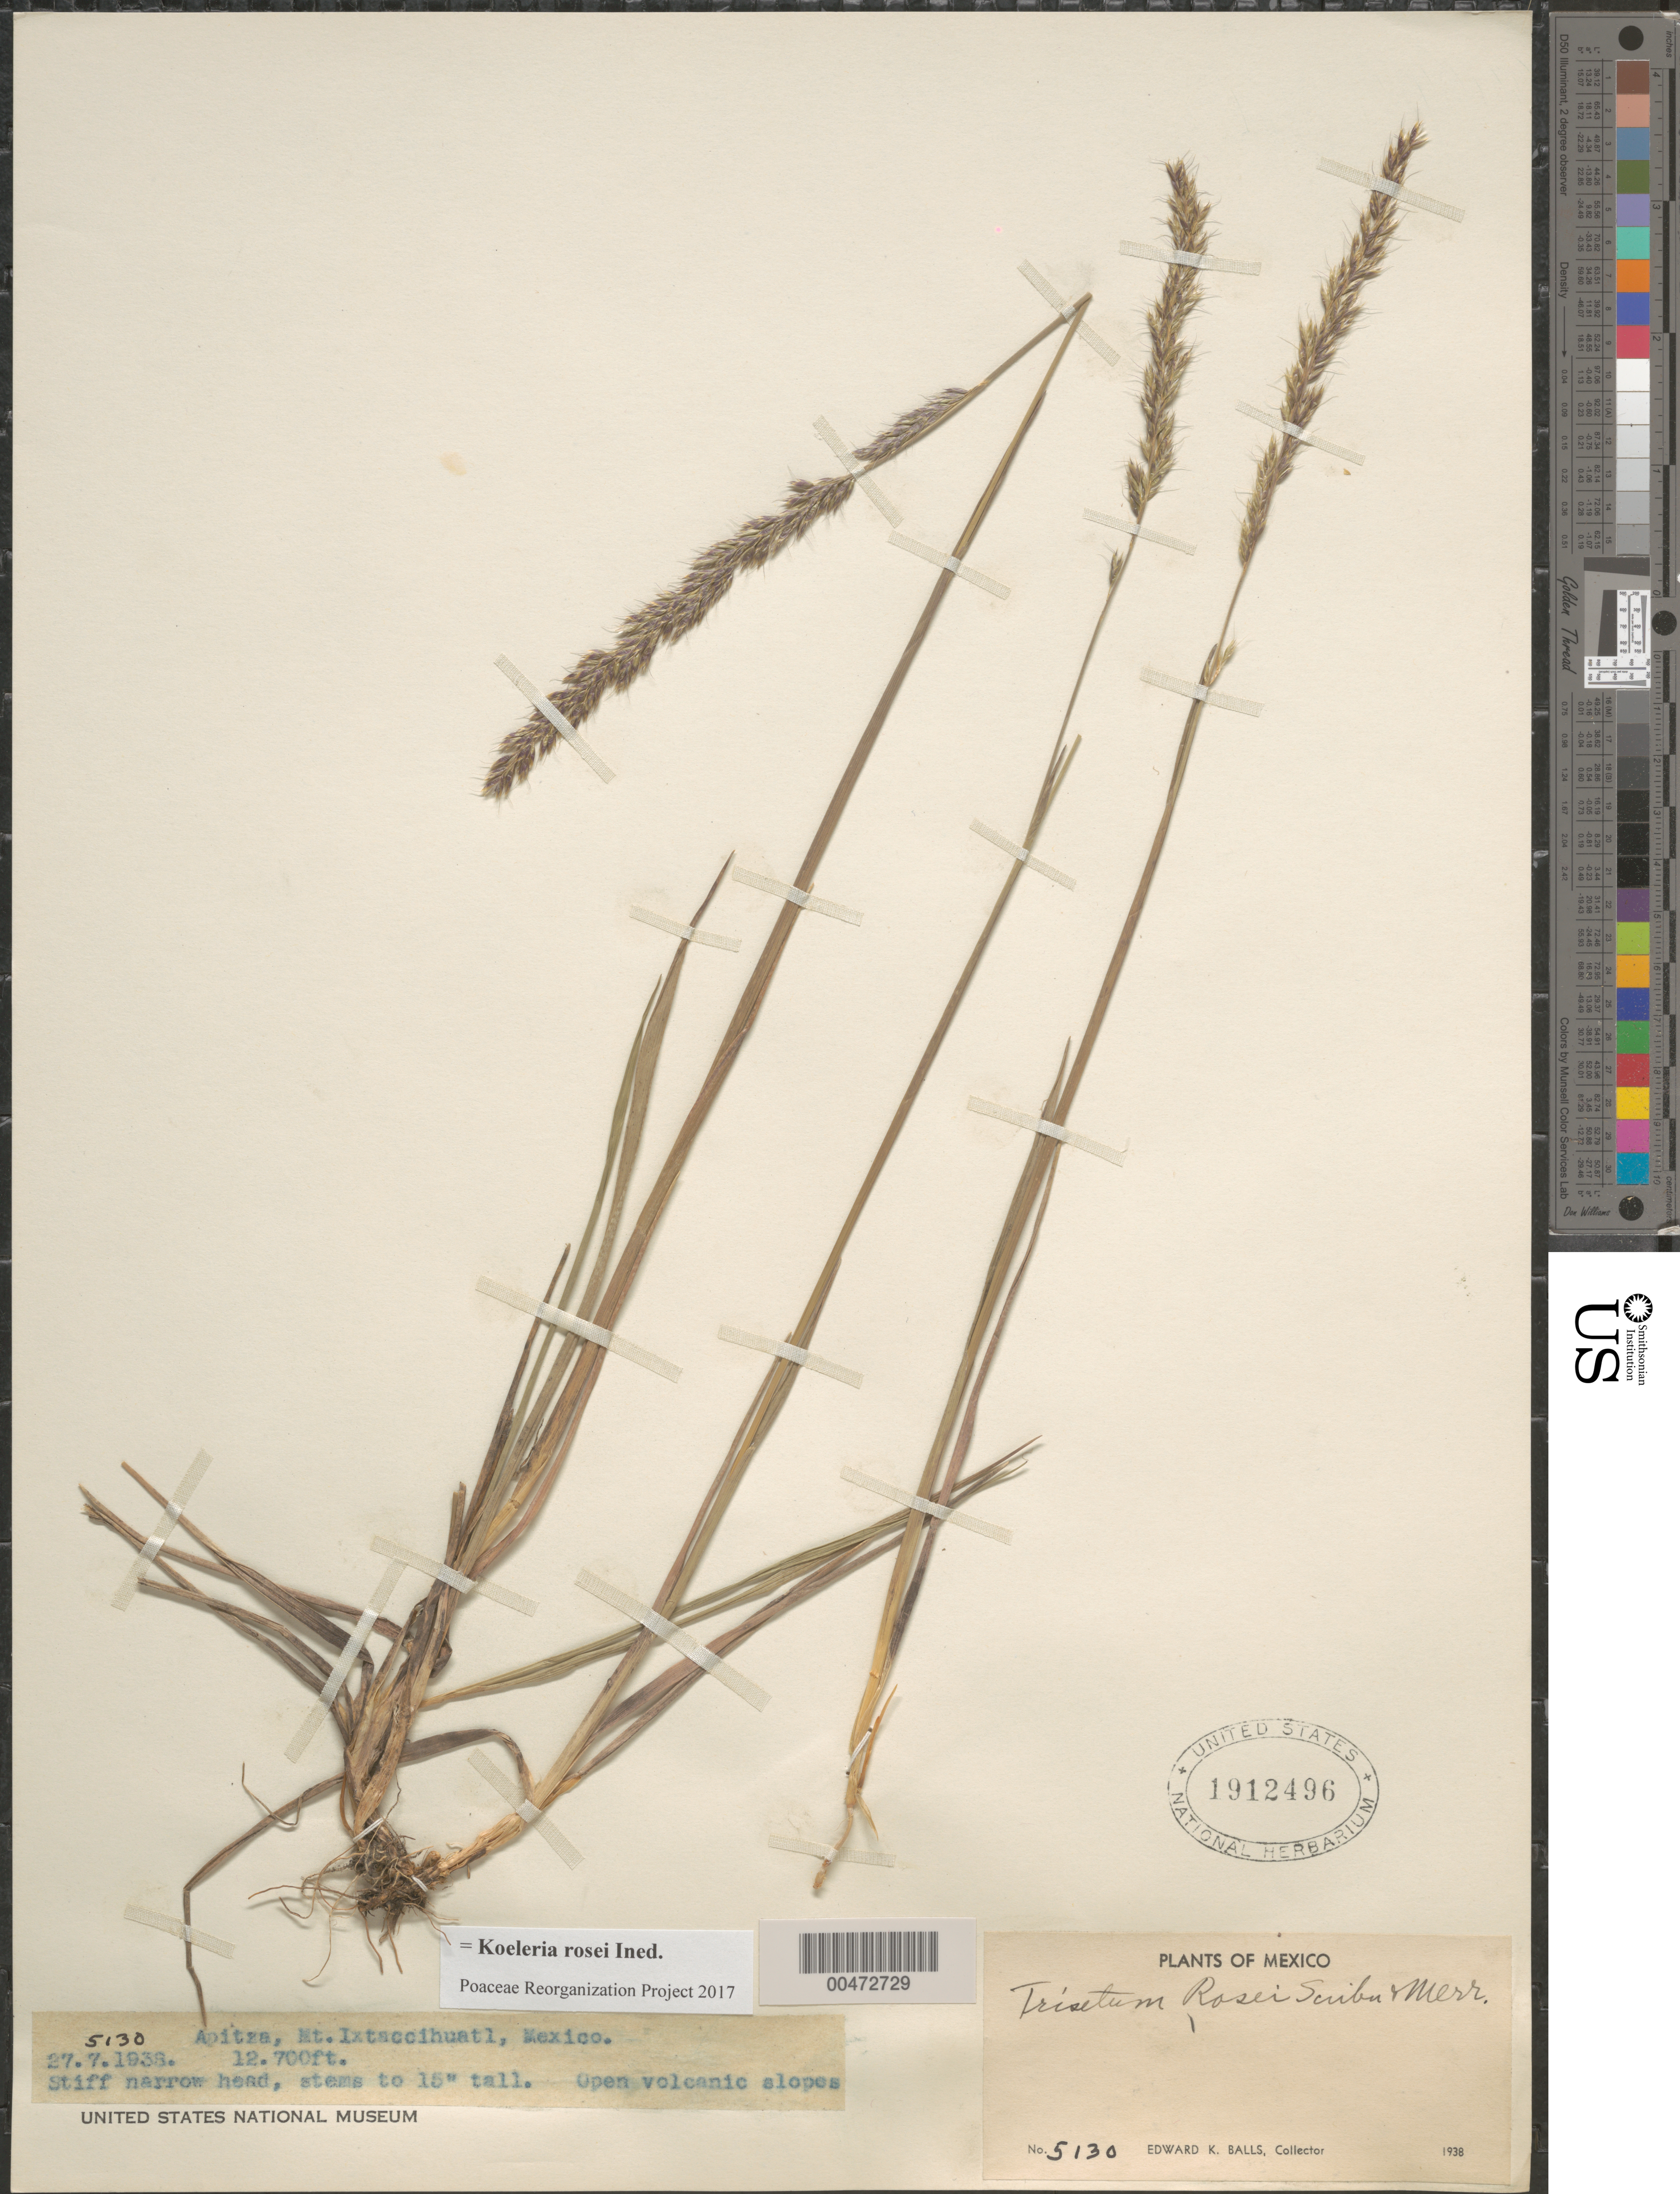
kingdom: Plantae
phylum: Tracheophyta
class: Liliopsida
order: Poales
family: Poaceae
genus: Koeleria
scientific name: Koeleria rosei ined.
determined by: Poaceae Reorganization Project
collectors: E. K. Balls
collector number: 5130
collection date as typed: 27 Jul 1938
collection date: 1938-07-27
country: Mexico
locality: Apitza, Mt Ixtaccihuatl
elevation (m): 3871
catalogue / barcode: US 1912496